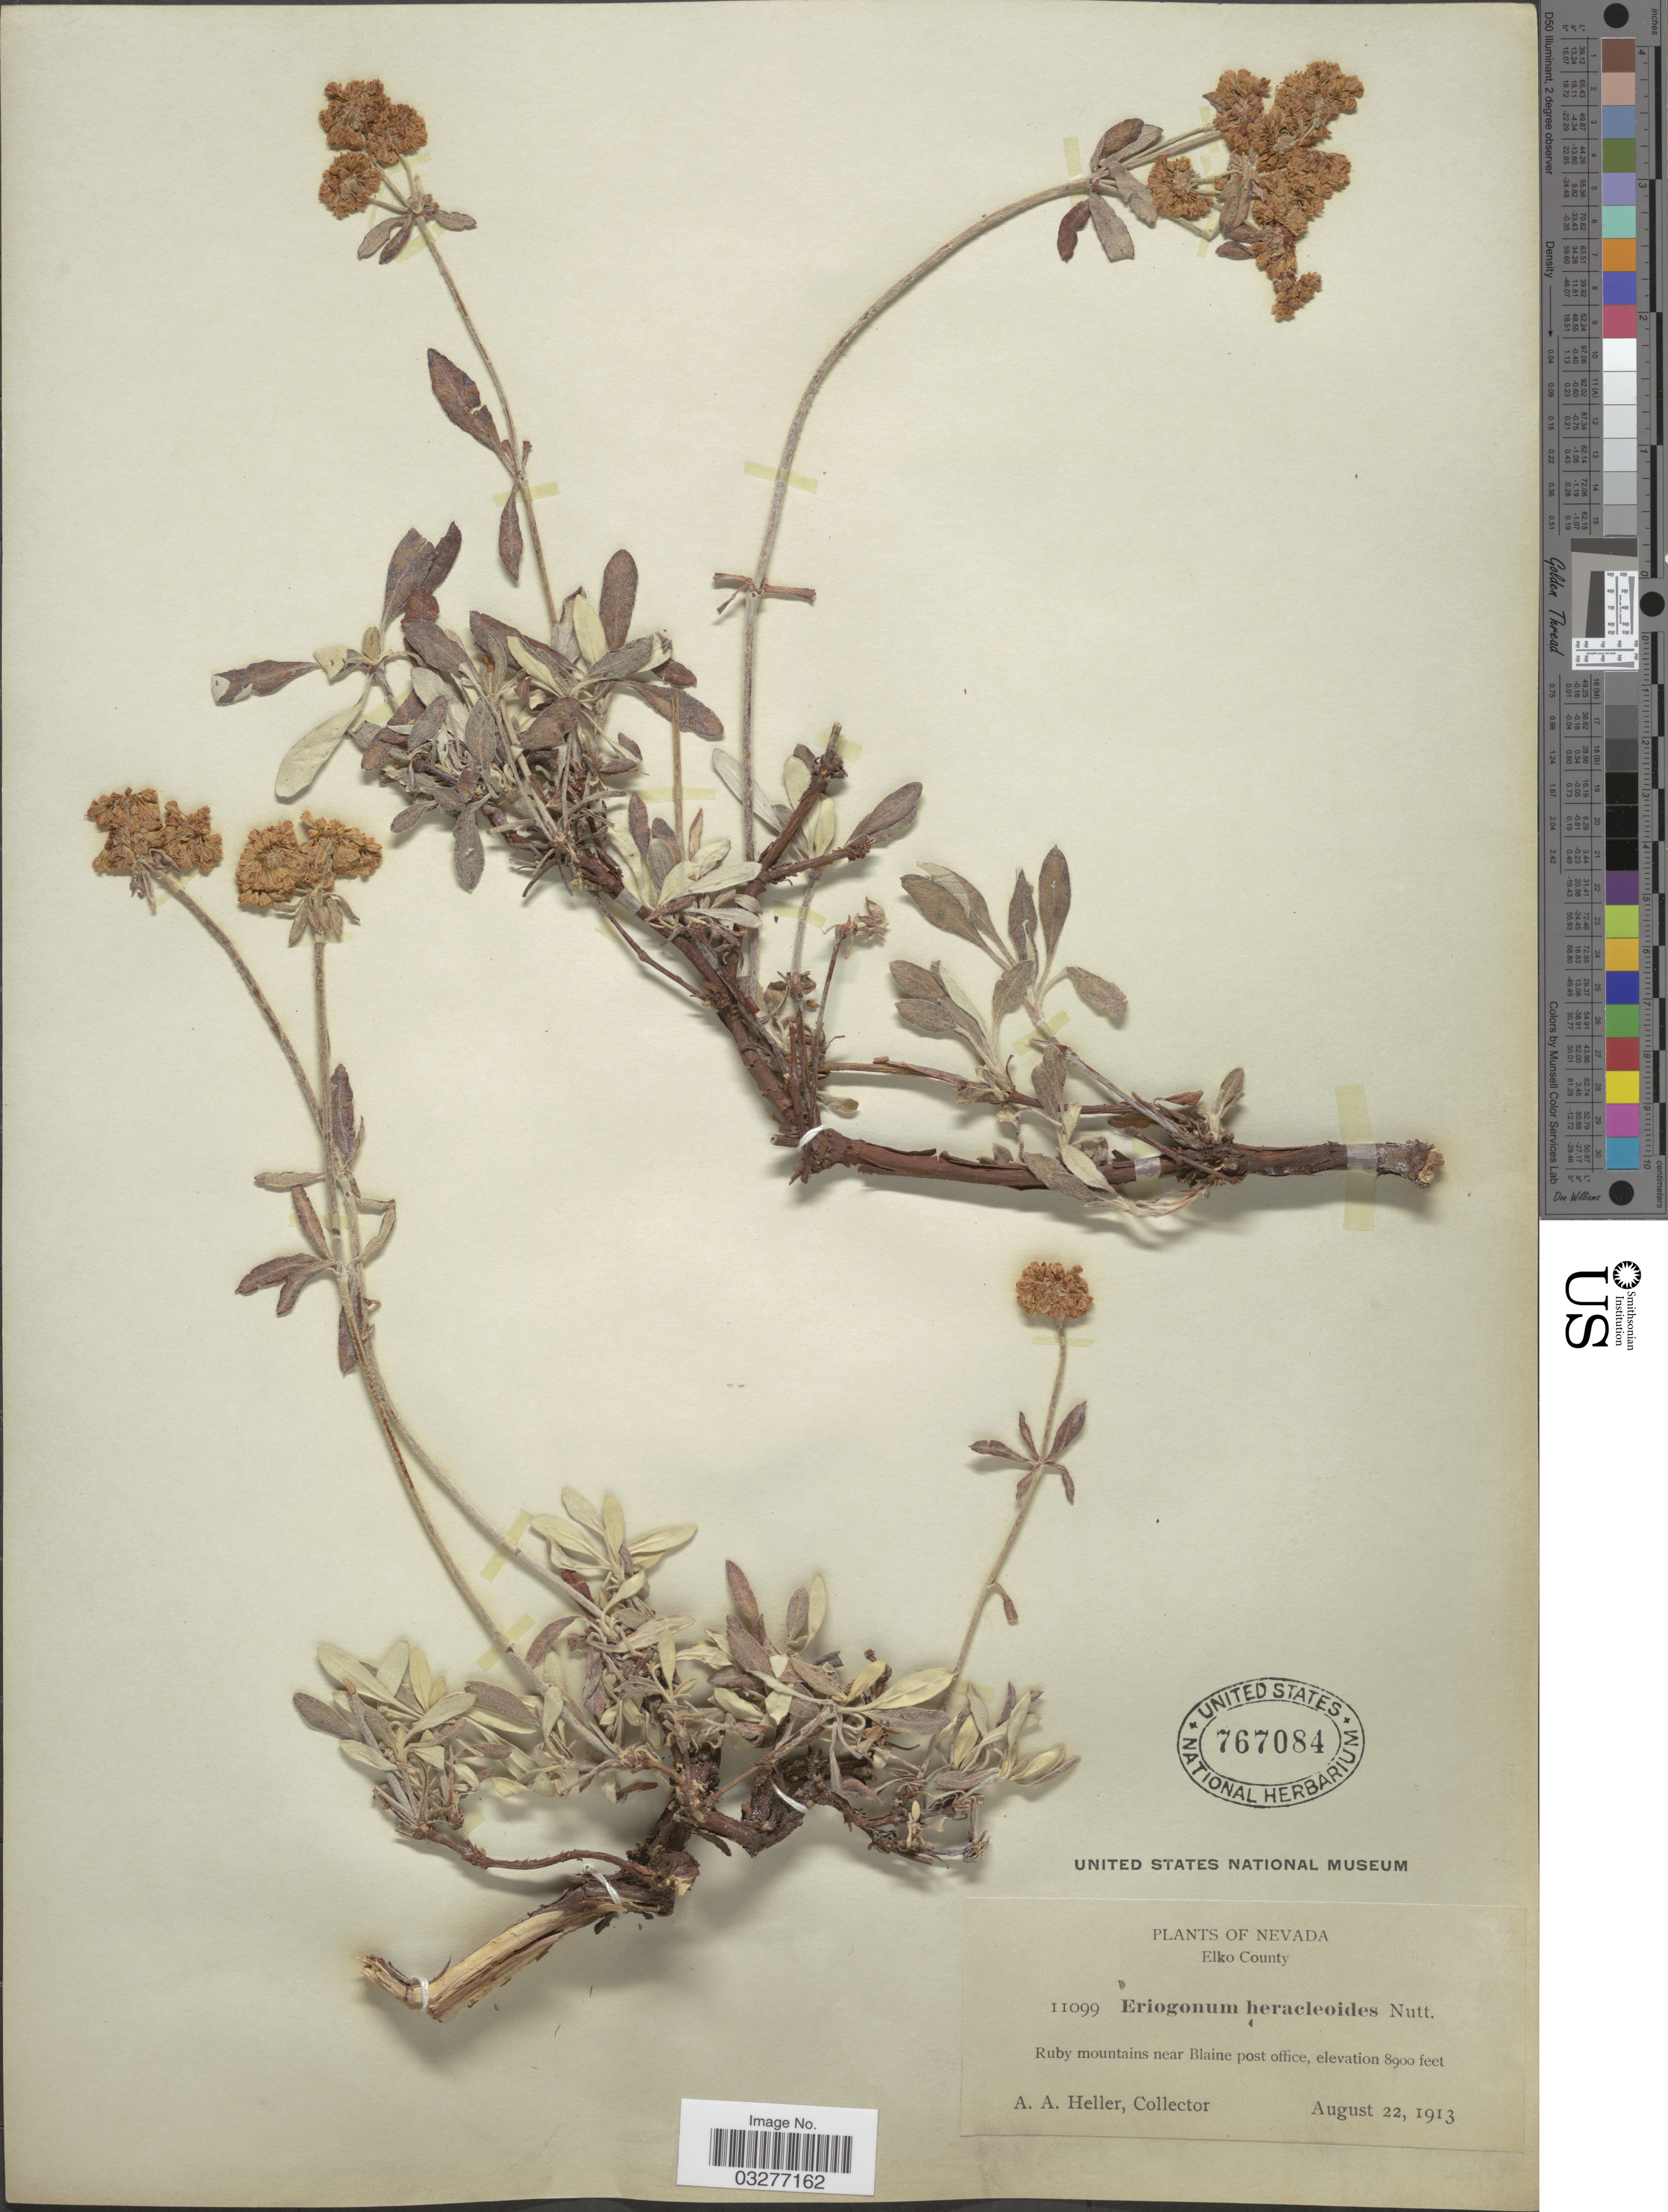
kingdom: Plantae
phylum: Tracheophyta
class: Magnoliopsida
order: Caryophyllales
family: Polygonaceae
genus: Eriogonum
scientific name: Eriogonum heracleoides var. heracleoides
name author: Nutt.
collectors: A. A. Heller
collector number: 11099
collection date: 1913-08-22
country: United States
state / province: Nevada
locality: Elko County. Ruby mountains near Blaine post office.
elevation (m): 2713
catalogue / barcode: US 767084